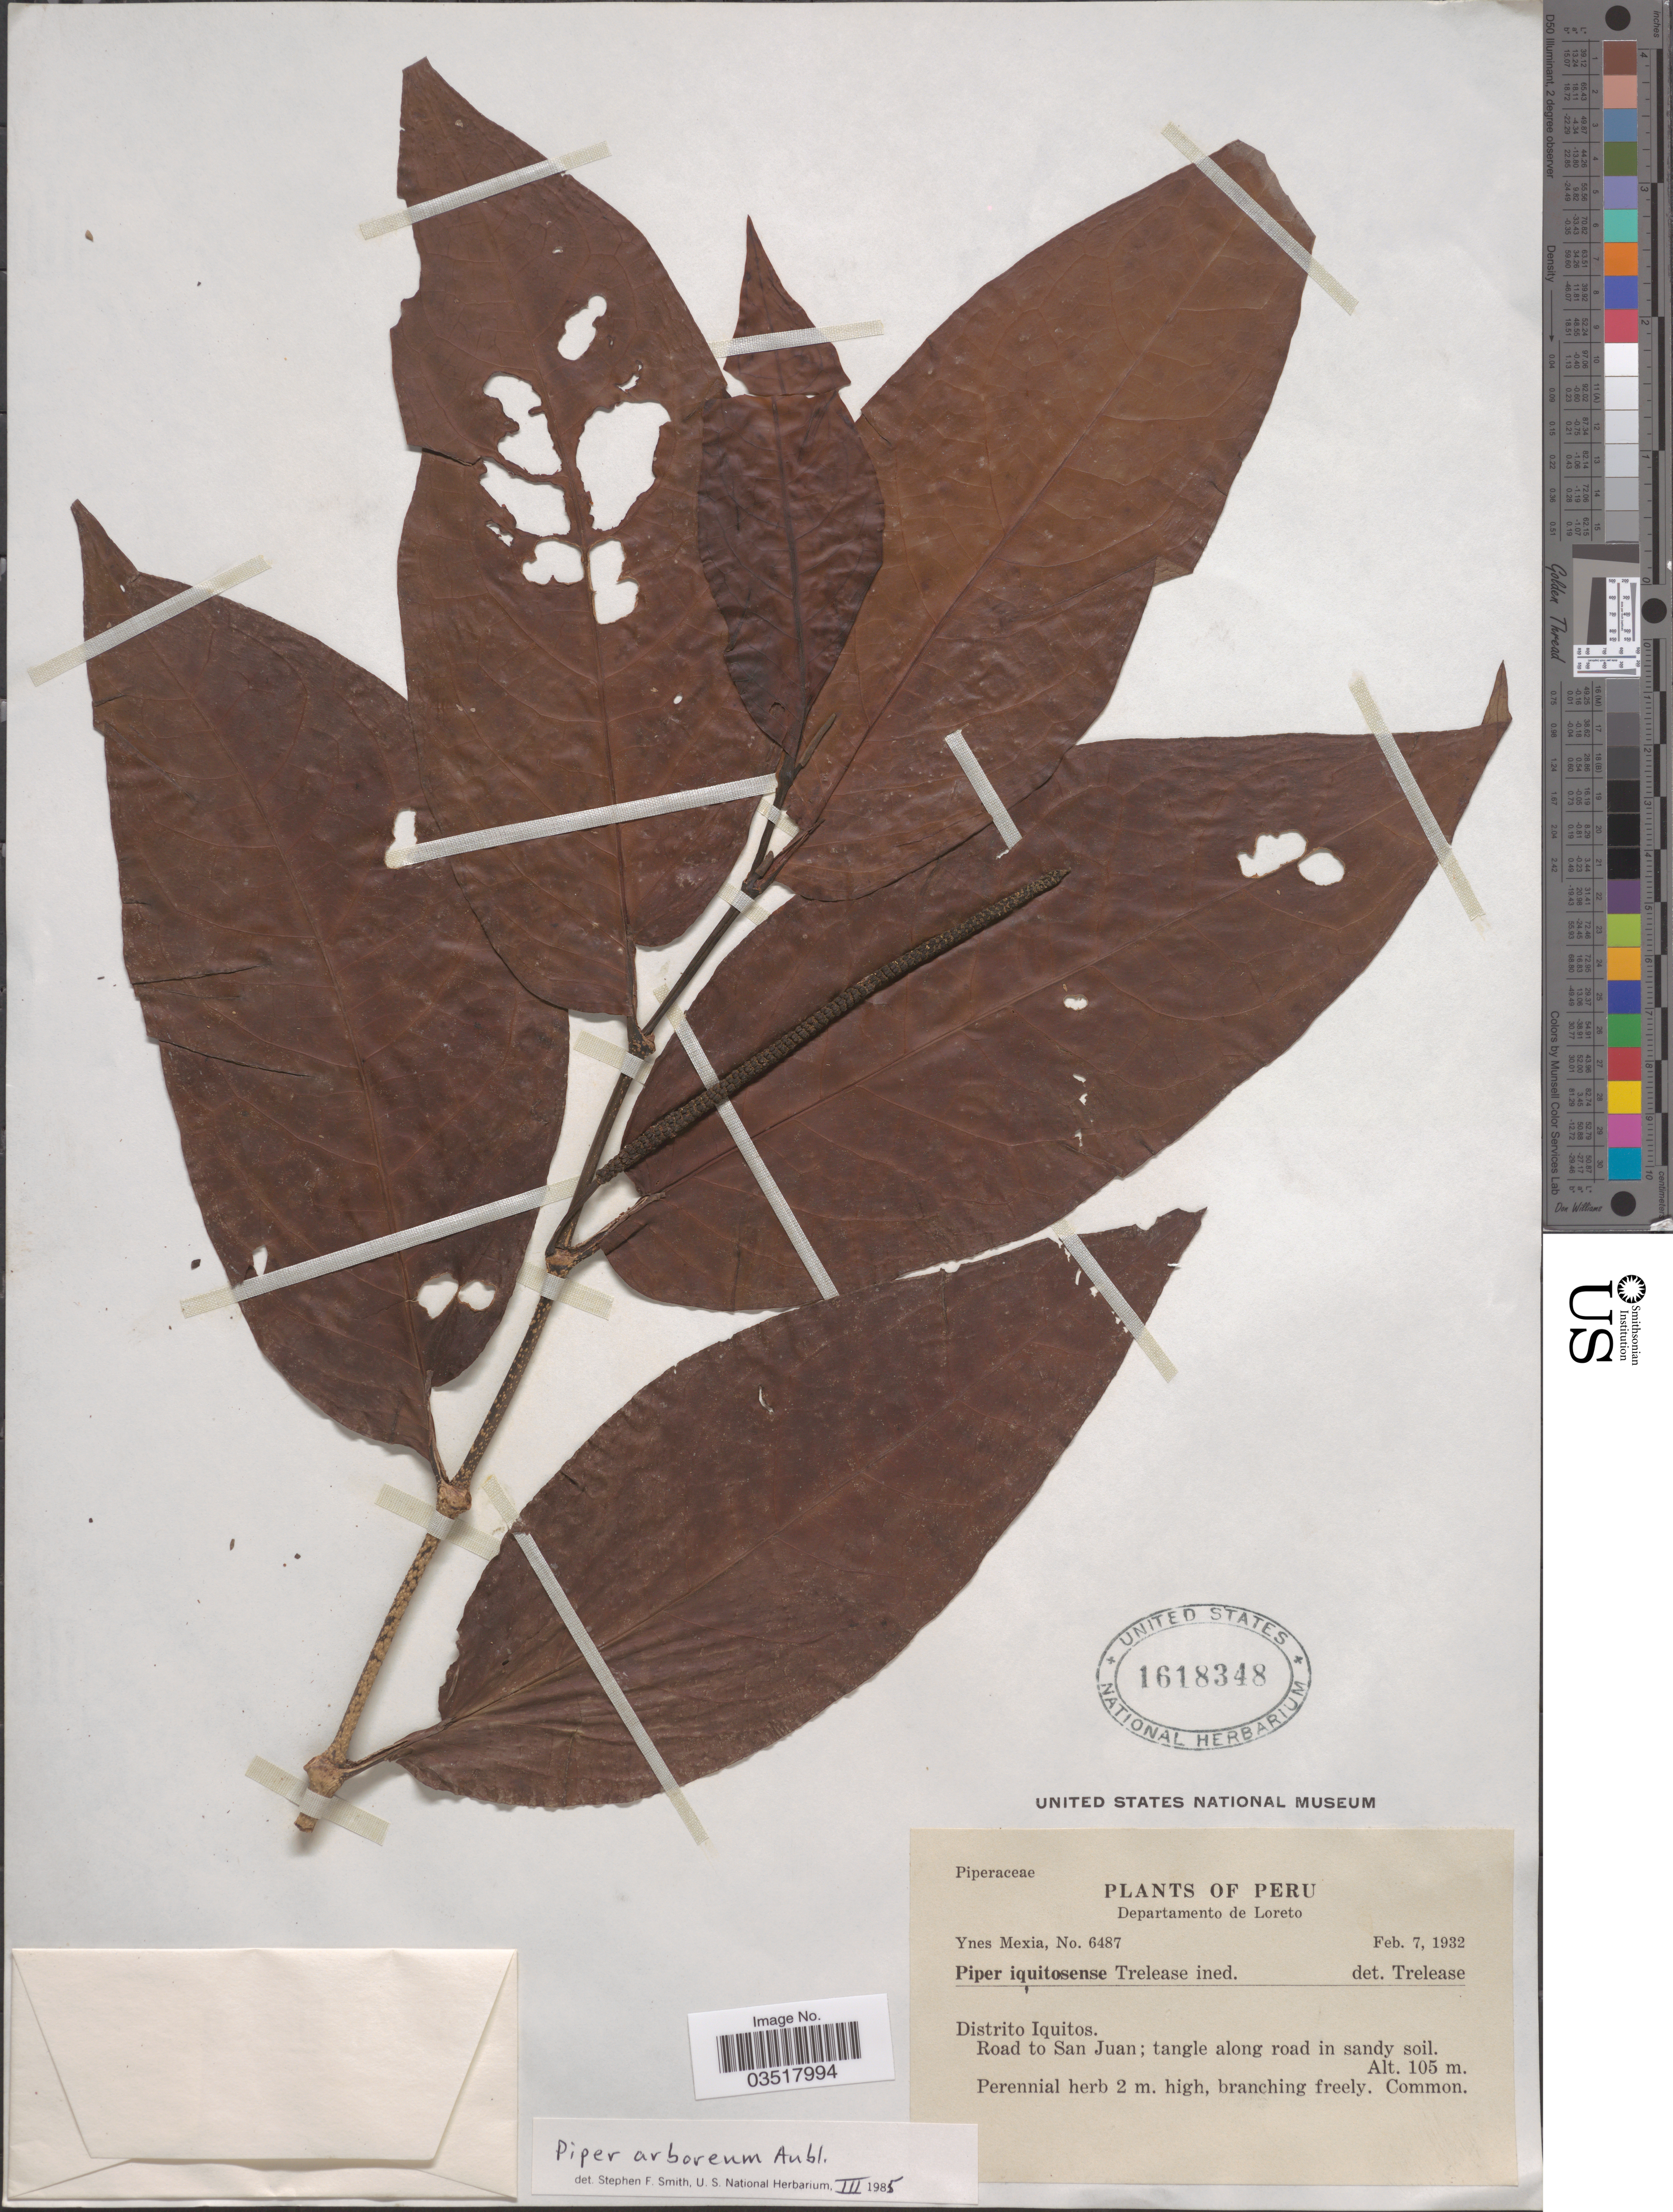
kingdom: Plantae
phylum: Tracheophyta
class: Magnoliopsida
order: Piperales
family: Piperaceae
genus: Piper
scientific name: Piper arboreum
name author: Aubl.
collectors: Y. Mexia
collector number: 6487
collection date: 1932-02-07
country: Peru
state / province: Loreto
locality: Departamento de Loreto. Distrito Iquitos. Road to San Juan.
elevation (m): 105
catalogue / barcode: US 1618348